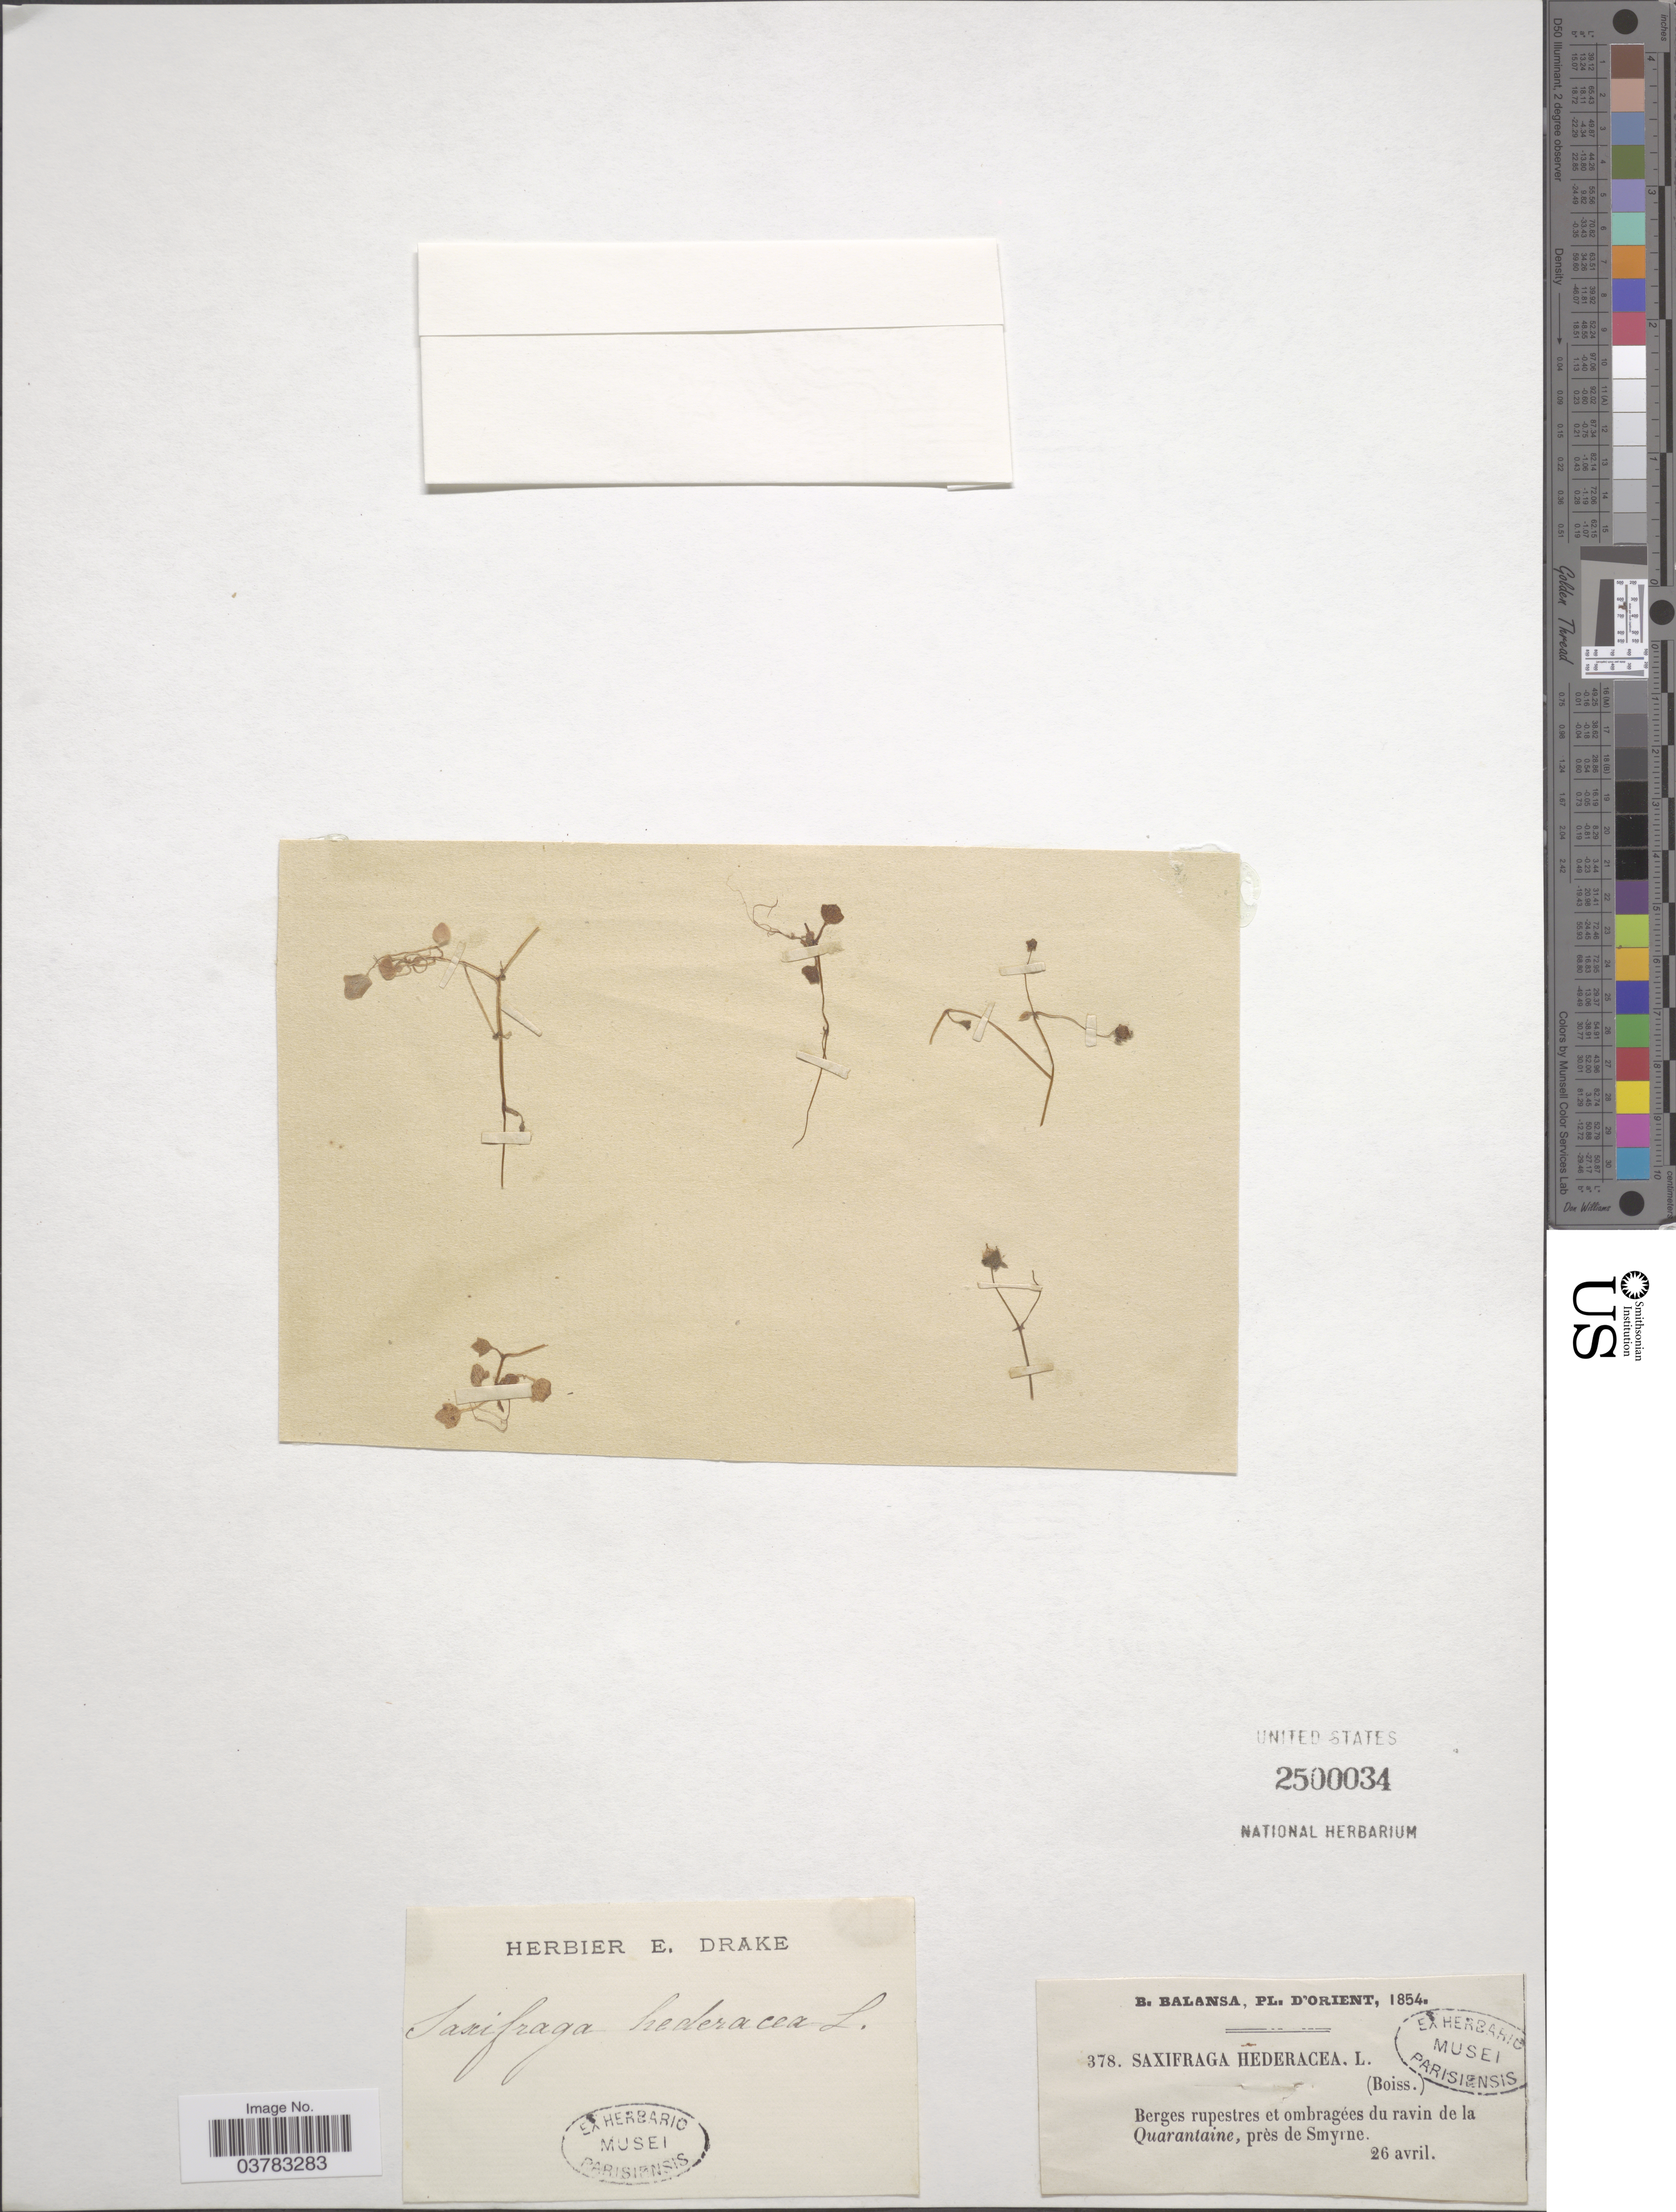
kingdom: Plantae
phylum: Tracheophyta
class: Magnoliopsida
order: Saxifragales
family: Saxifragaceae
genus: Saxifraga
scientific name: Saxifraga hederacea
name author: L.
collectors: B. Balansa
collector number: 378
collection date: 1854-04-26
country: Turkey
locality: D'Orient. Berges rupestres et ombragées du ravin de la Quarantaine, près de Smyrne.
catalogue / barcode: US 2500034